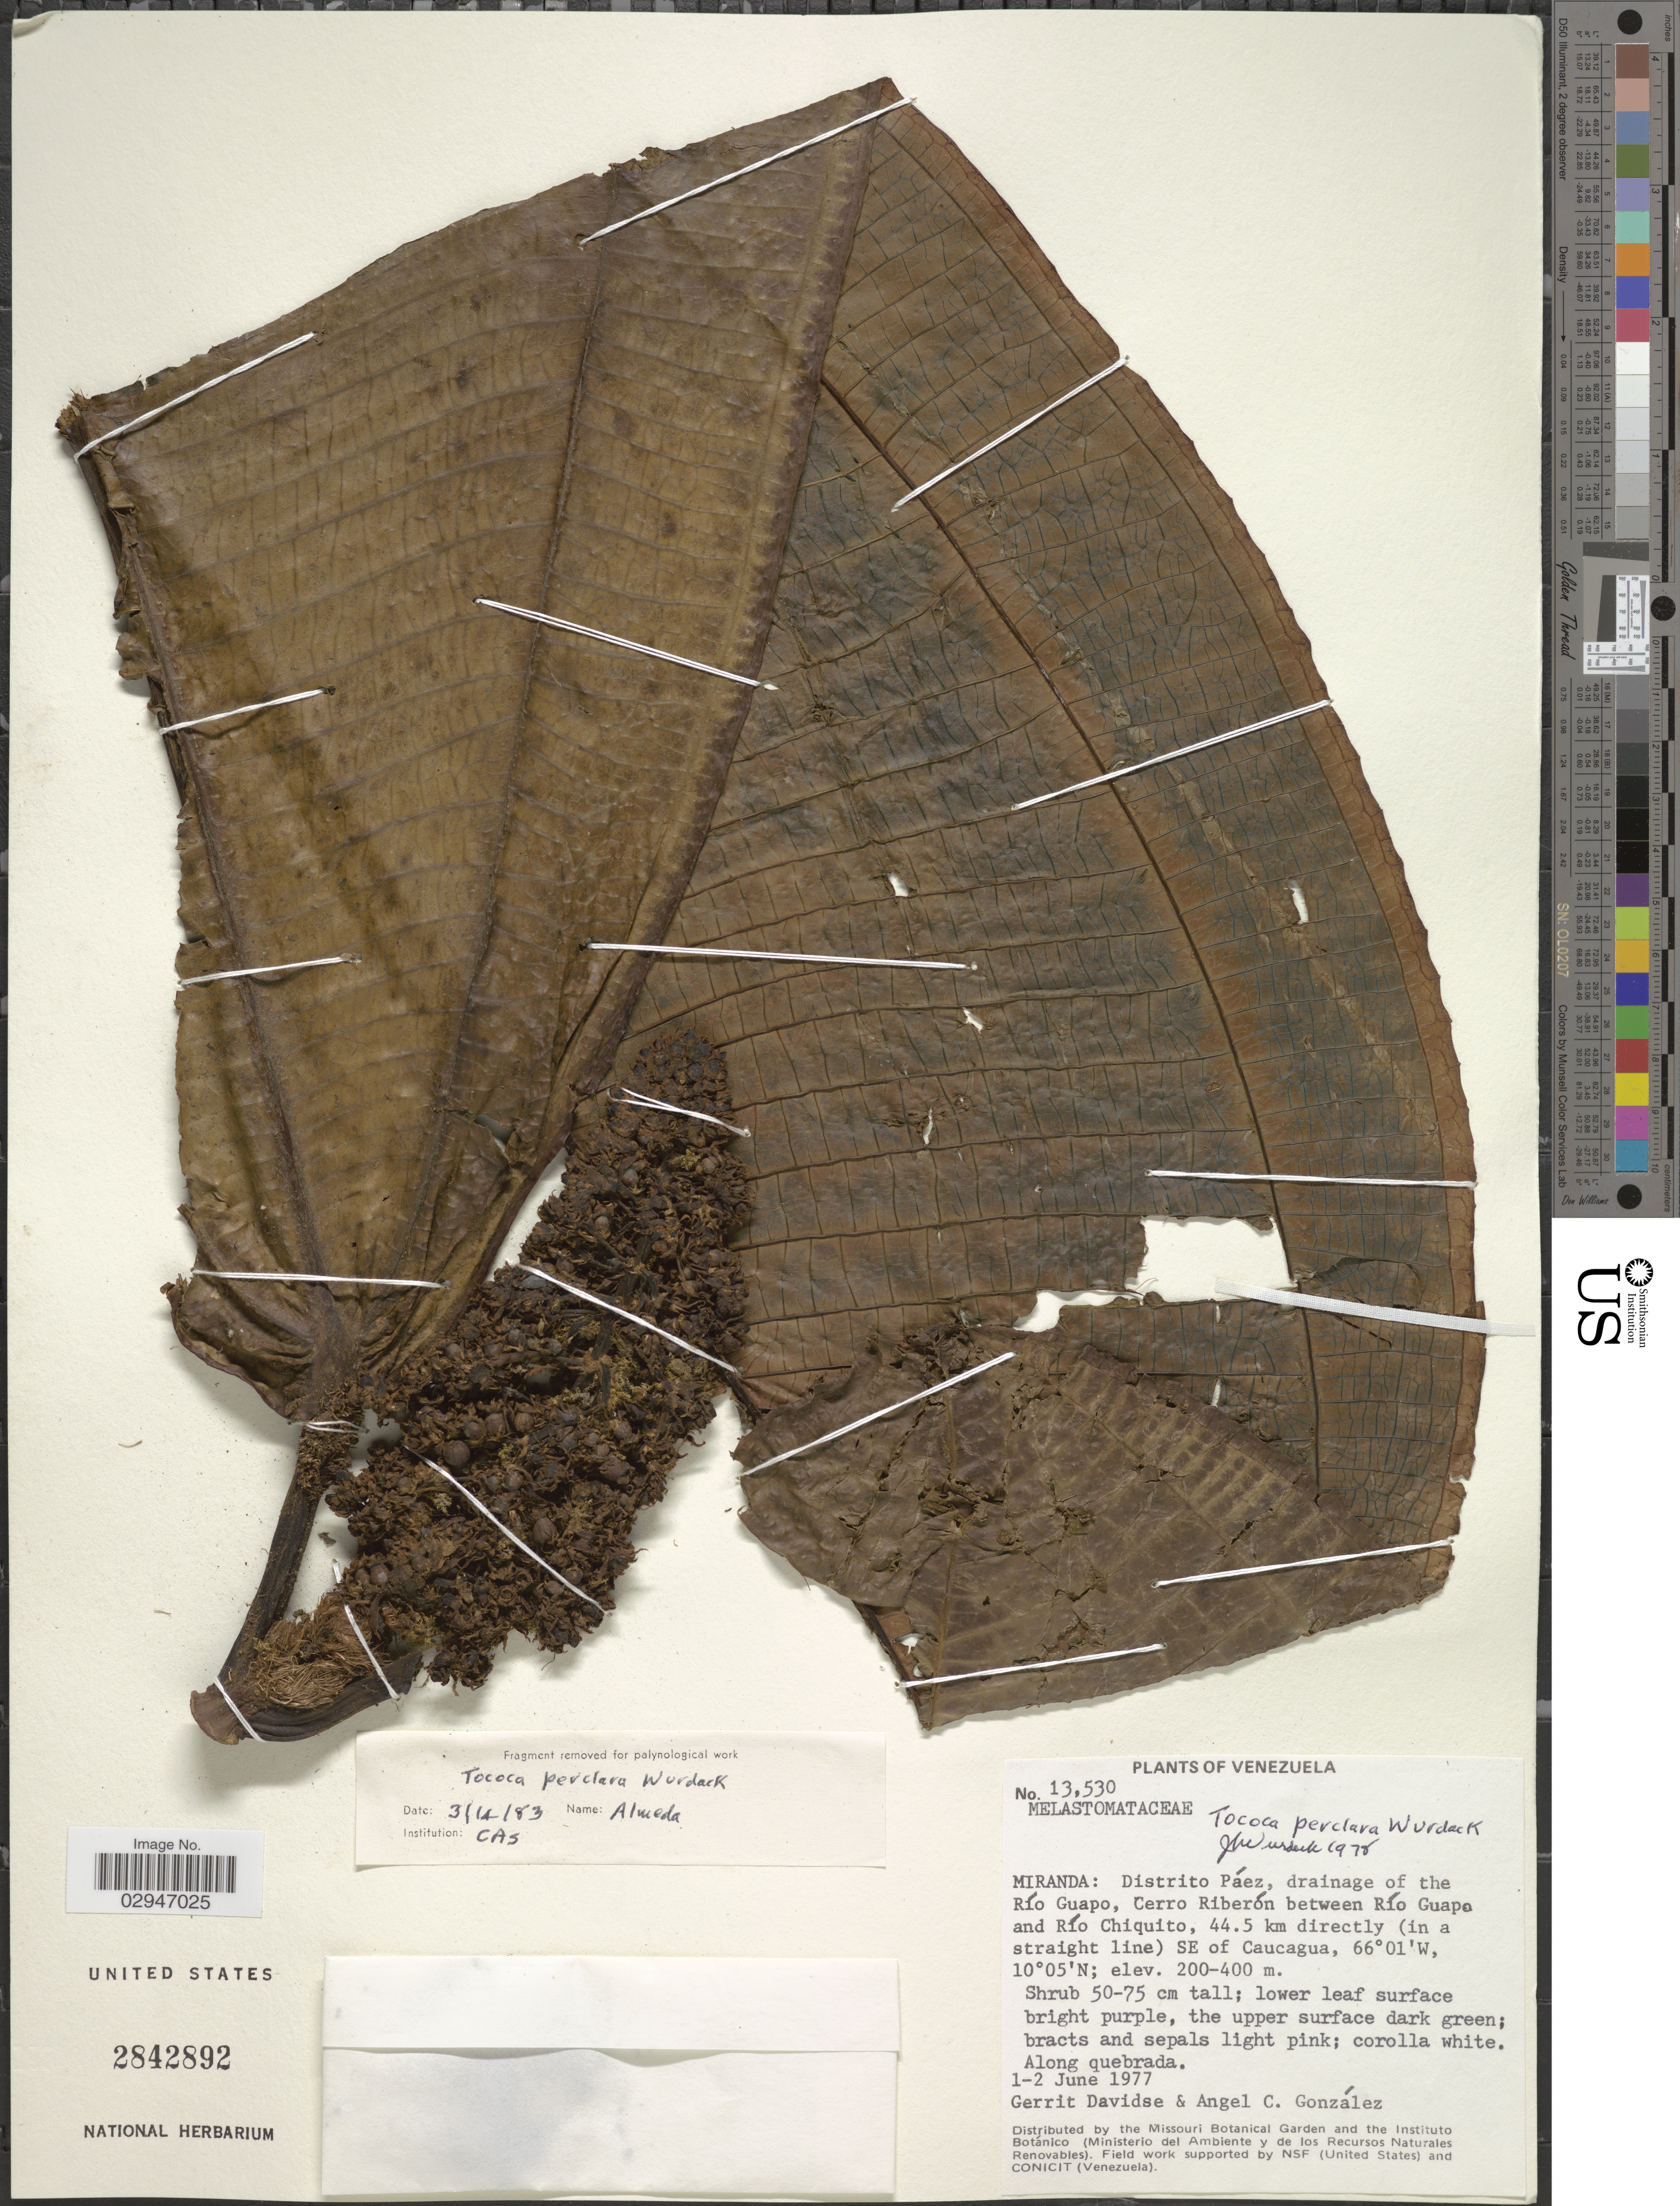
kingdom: Plantae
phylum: Tracheophyta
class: Magnoliopsida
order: Myrtales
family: Melastomataceae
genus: Tococa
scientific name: Tococa perclara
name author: Wurdack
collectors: G. Davidse & A. C. González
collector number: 13530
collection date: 1977-06-01/1977-06-02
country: Venezuela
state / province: Miranda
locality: Distrito Páez, drainage of the Río Guapo, Cerro Riberón between Río Guapo and Río Chiquito, 44.5 km directly (in a straight line) SE of Caucagua.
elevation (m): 200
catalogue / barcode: US 2842892